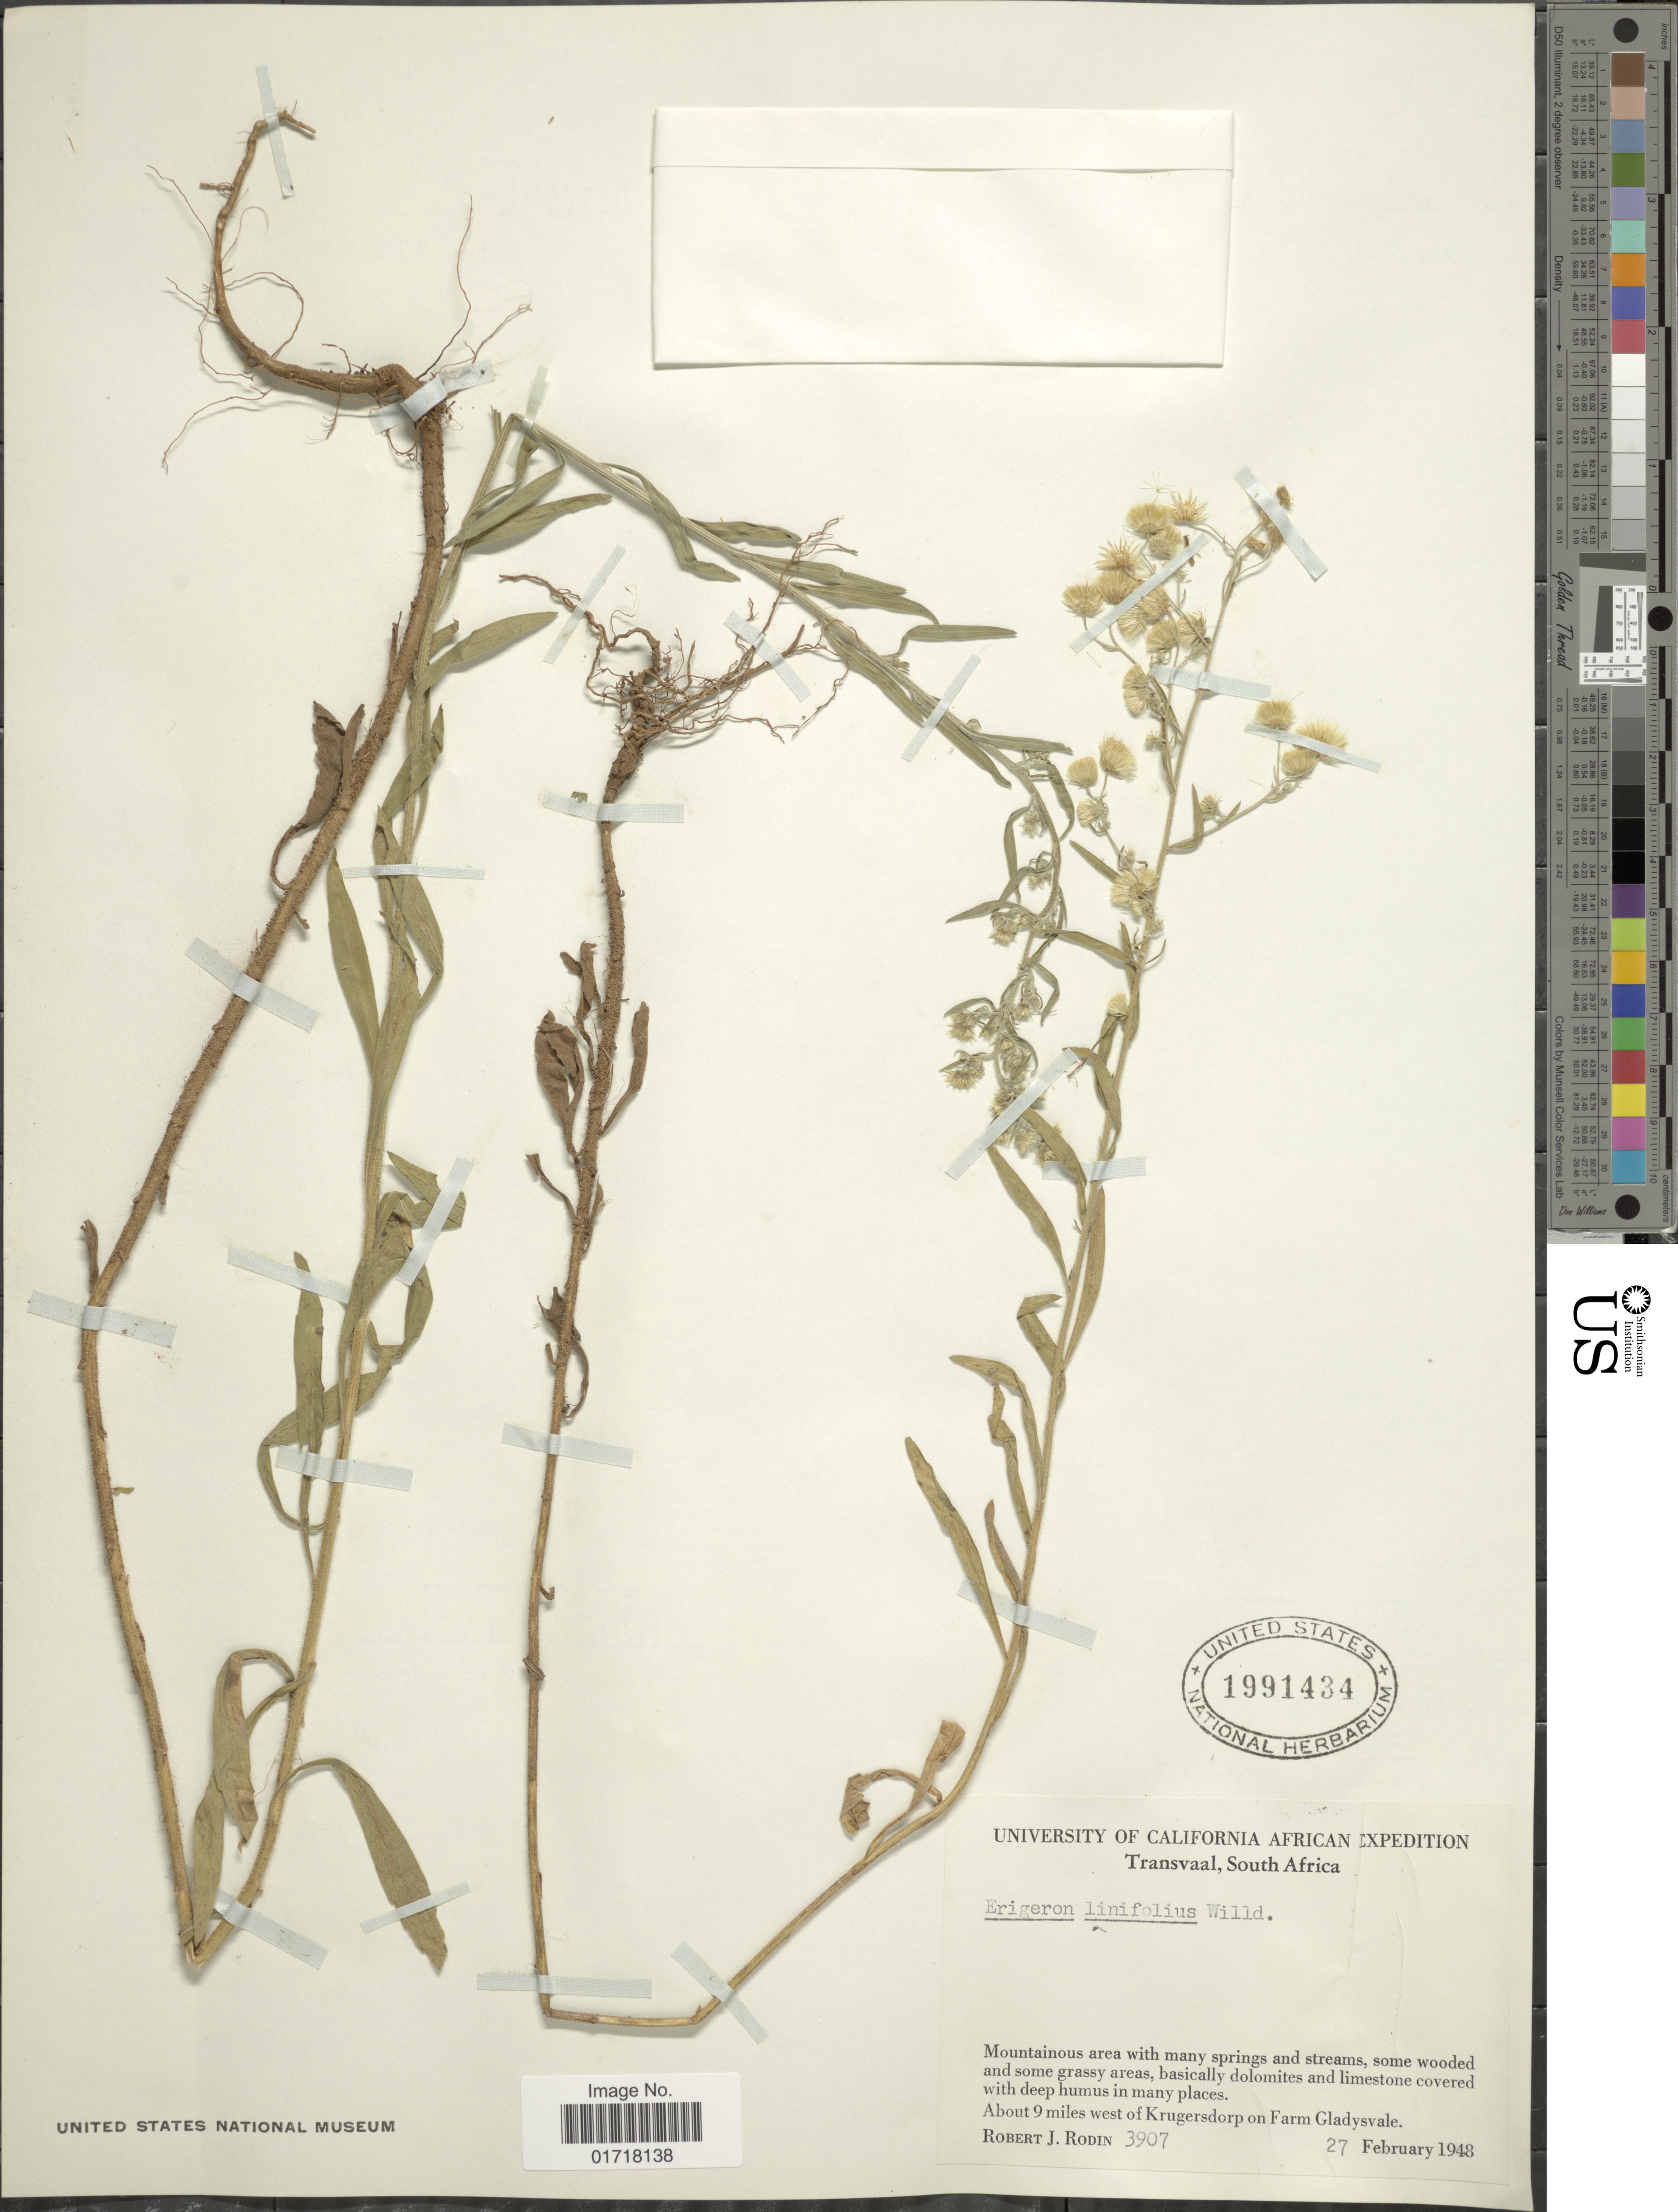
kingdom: Plantae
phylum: Tracheophyta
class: Magnoliopsida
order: Asterales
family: Asteraceae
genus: Erigeron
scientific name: Erigeron bonariensis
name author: L.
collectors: R. J. Rodin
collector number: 3907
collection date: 1948-02-27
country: South Africa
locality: Transvaal, South Afrika, Mountainous ardea with many springs and streams, some wooded and some grassy areas, About 9 miles west of Krugersdorp on Farm Gladysvale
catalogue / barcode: US 1991434